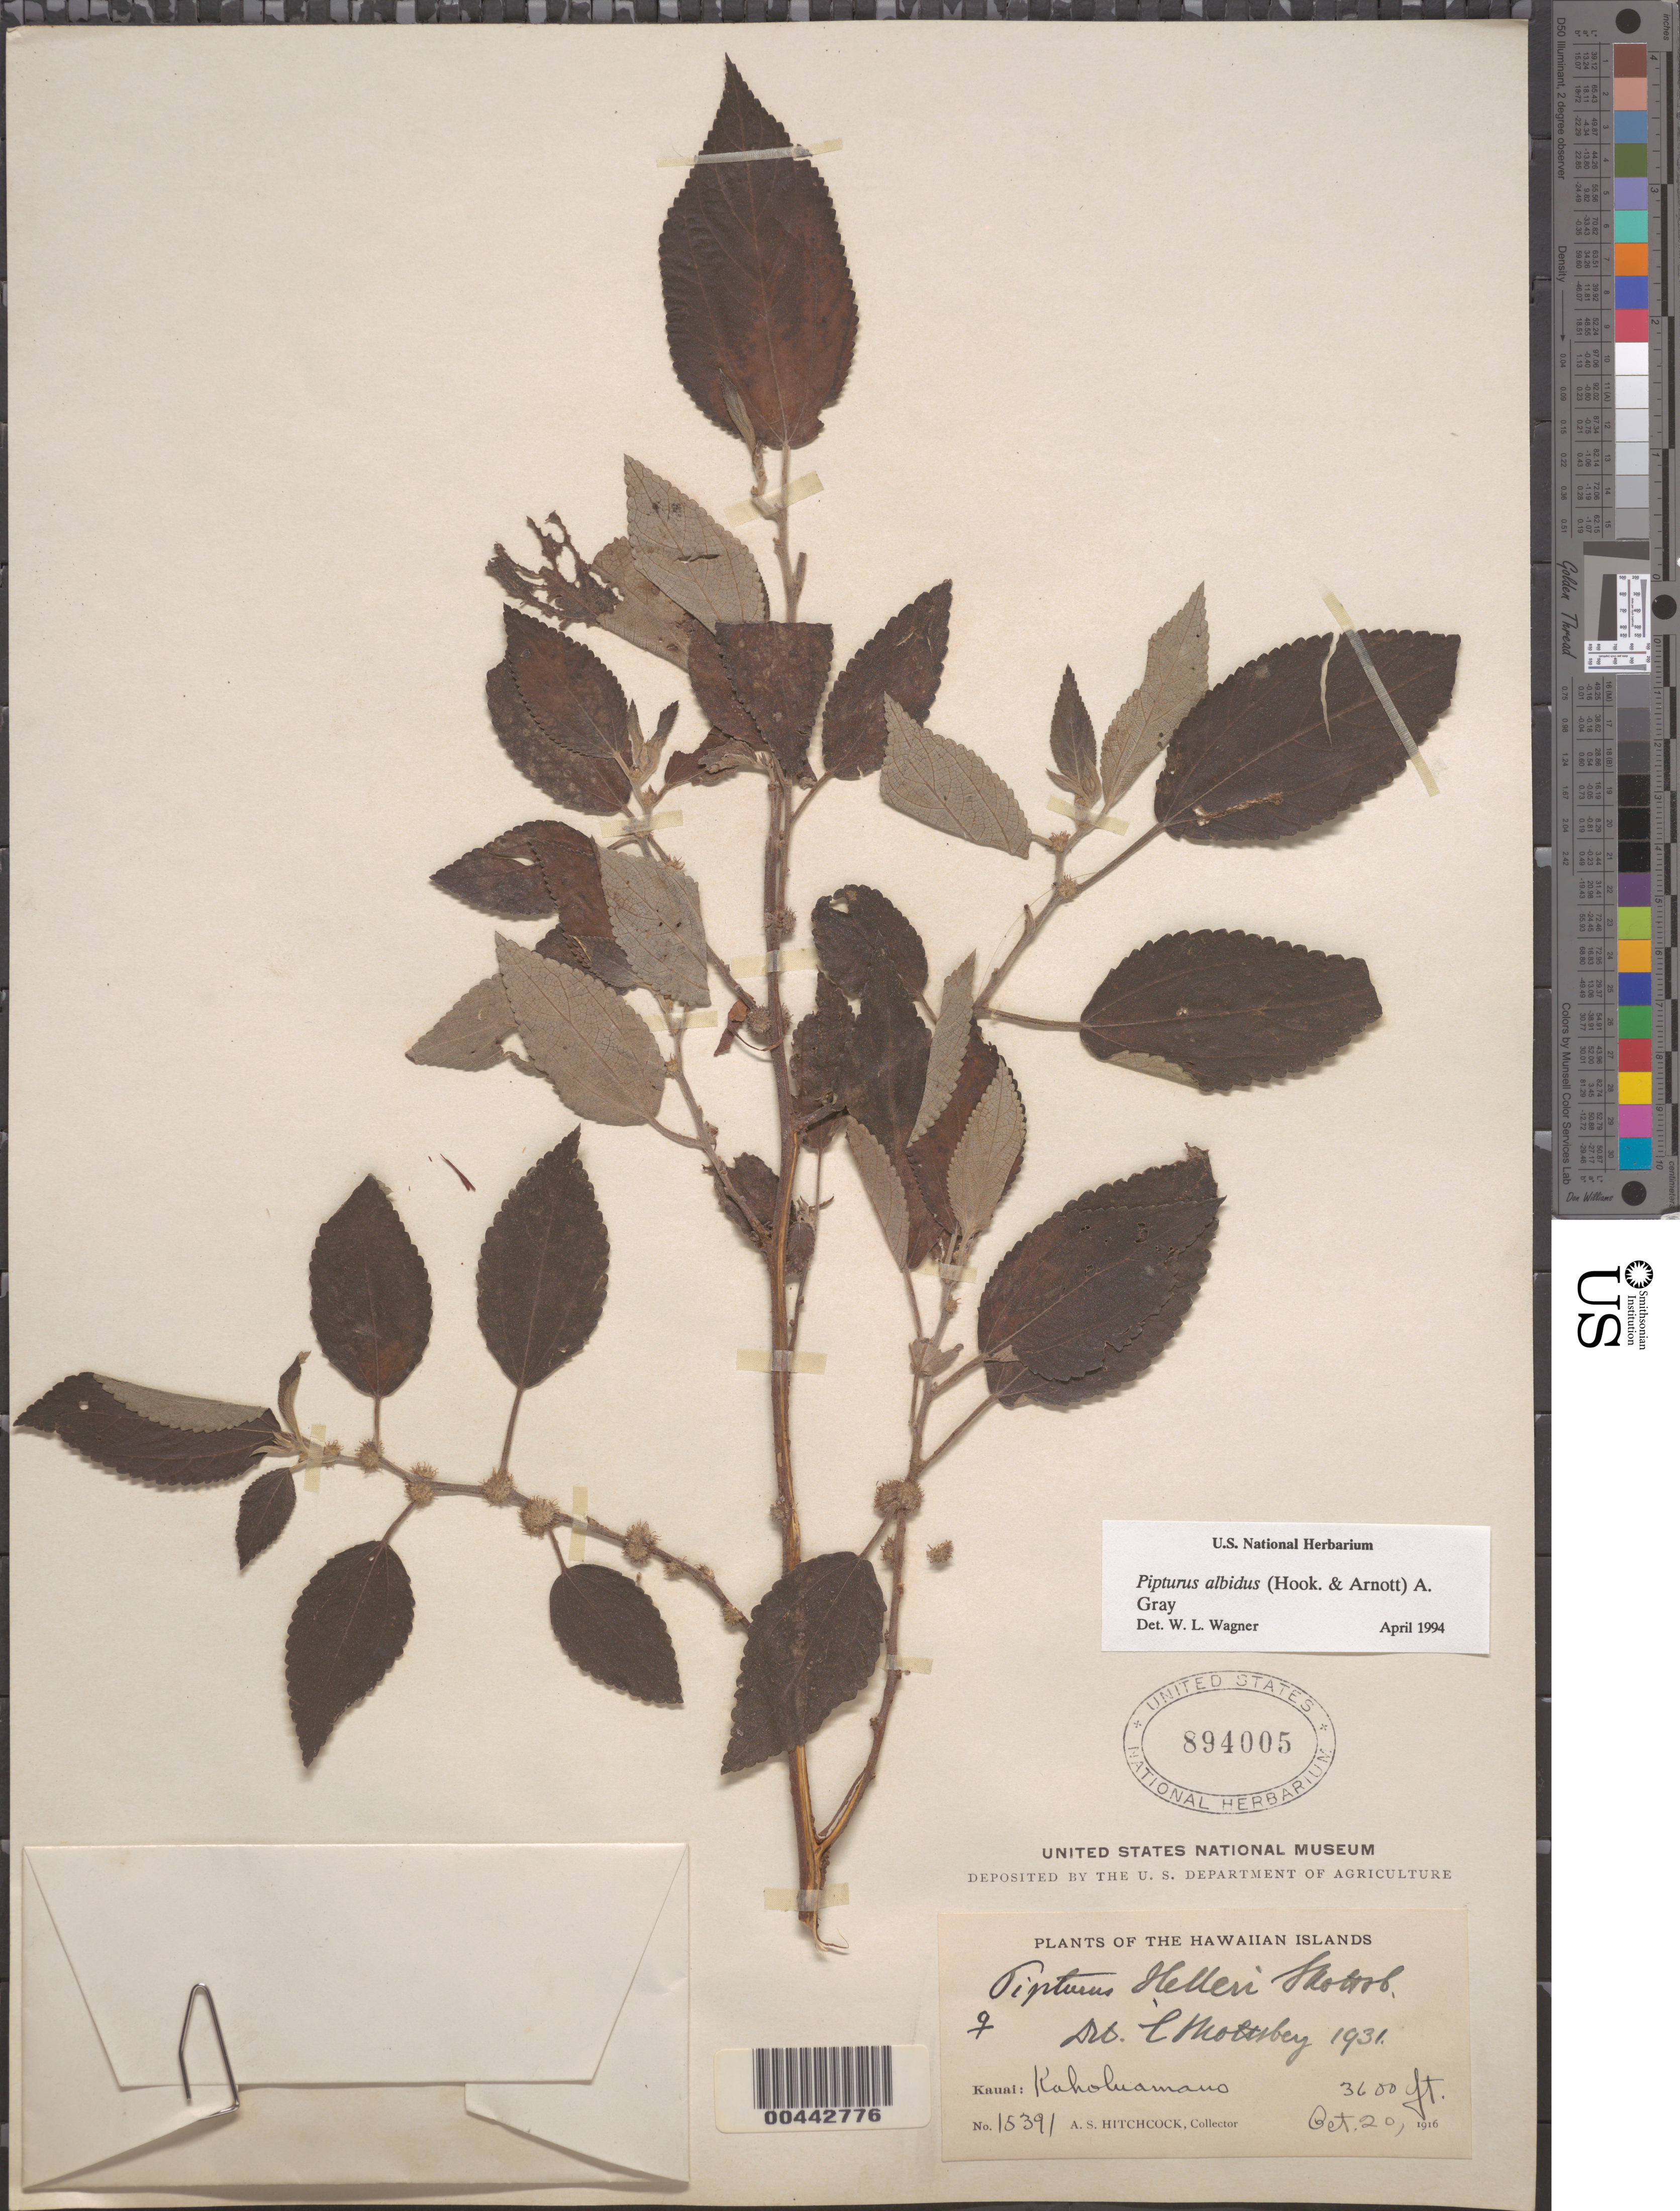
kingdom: Plantae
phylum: Tracheophyta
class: Magnoliopsida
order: Rosales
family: Urticaceae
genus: Pipturus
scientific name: Pipturus albidus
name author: (Hook. & Arn.) A. Gray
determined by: Wagner, W. L., (BOT), Smithsonian Institution - National Museum of Natural History (UNITED STATES)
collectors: A. S. Hitchcock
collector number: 15391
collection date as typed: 20 Oct 1916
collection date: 1916-10-20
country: United States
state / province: Hawaii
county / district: Kauai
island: Kaua'i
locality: Kaholuamano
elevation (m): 1097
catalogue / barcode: US 894005